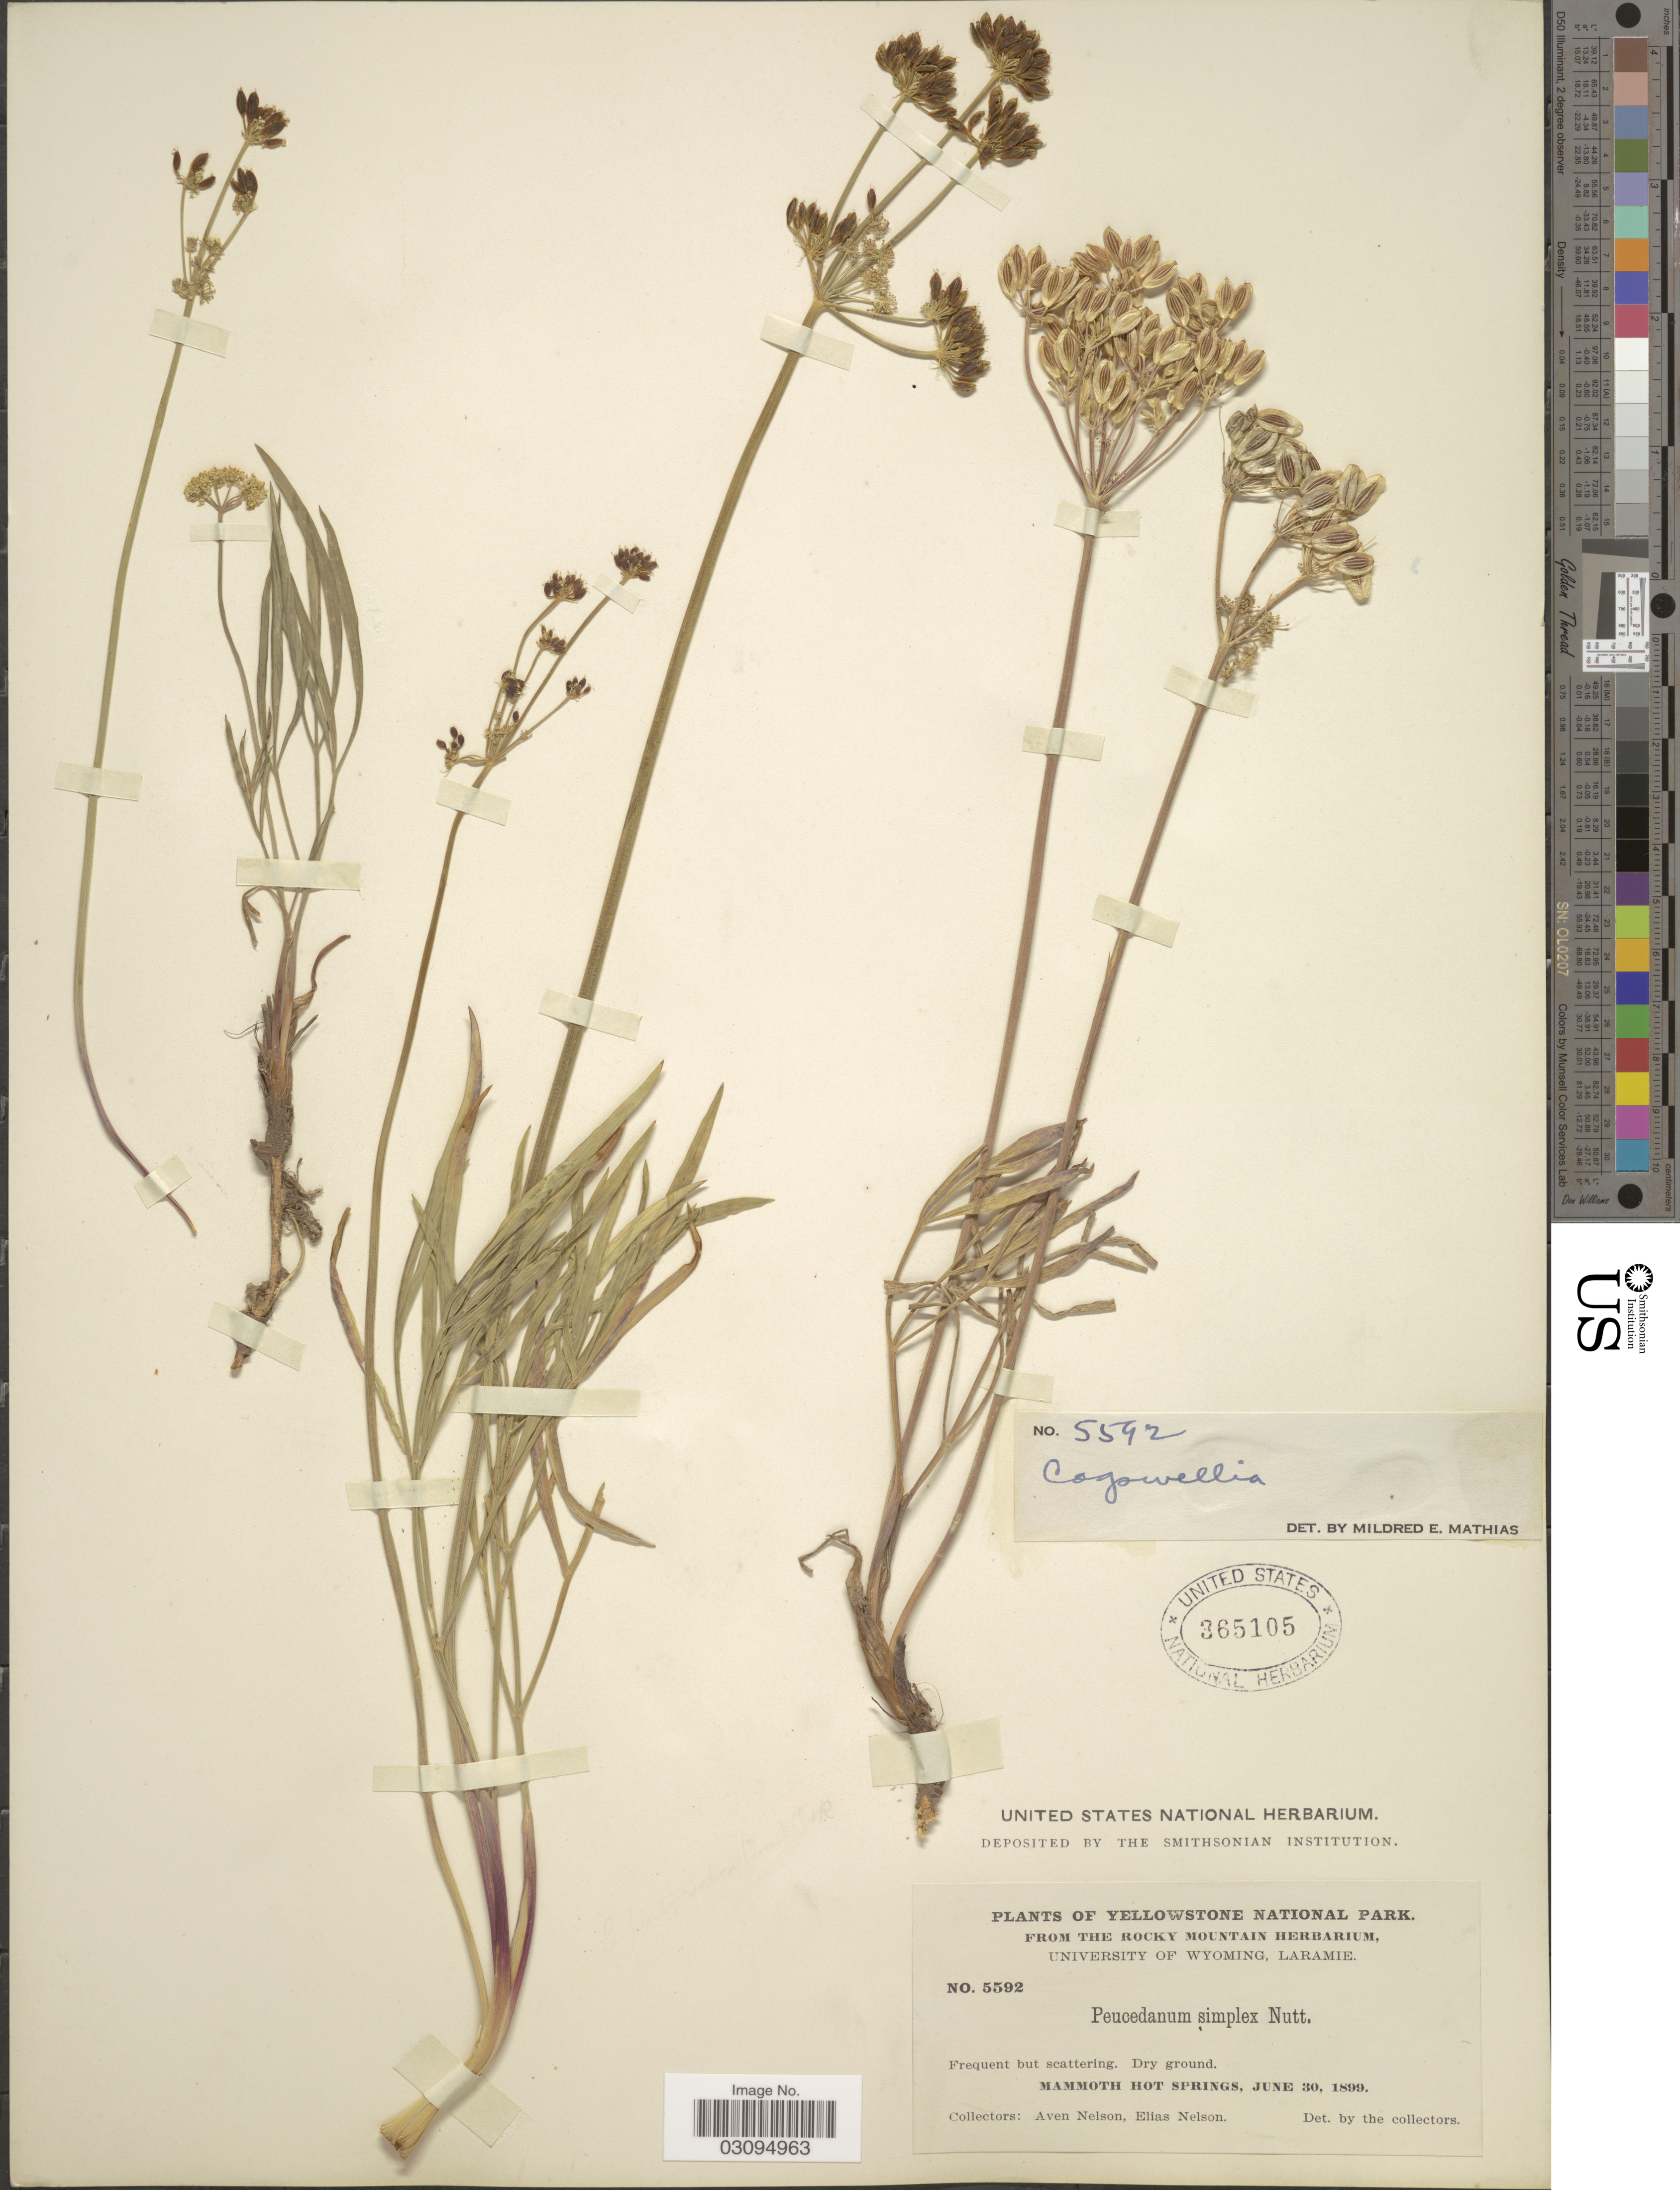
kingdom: Plantae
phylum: Tracheophyta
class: Magnoliopsida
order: Apiales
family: Apiaceae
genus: Lomatium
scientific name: Lomatium simplex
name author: (Nutt. ex S. Watson) J.F. Macbr.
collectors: A. Nelson & E. Nelson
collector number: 5592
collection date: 1899-06-30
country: United States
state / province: Wyoming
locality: Yellowstone National Park, Mammoth Hot Springs.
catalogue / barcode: US 365105